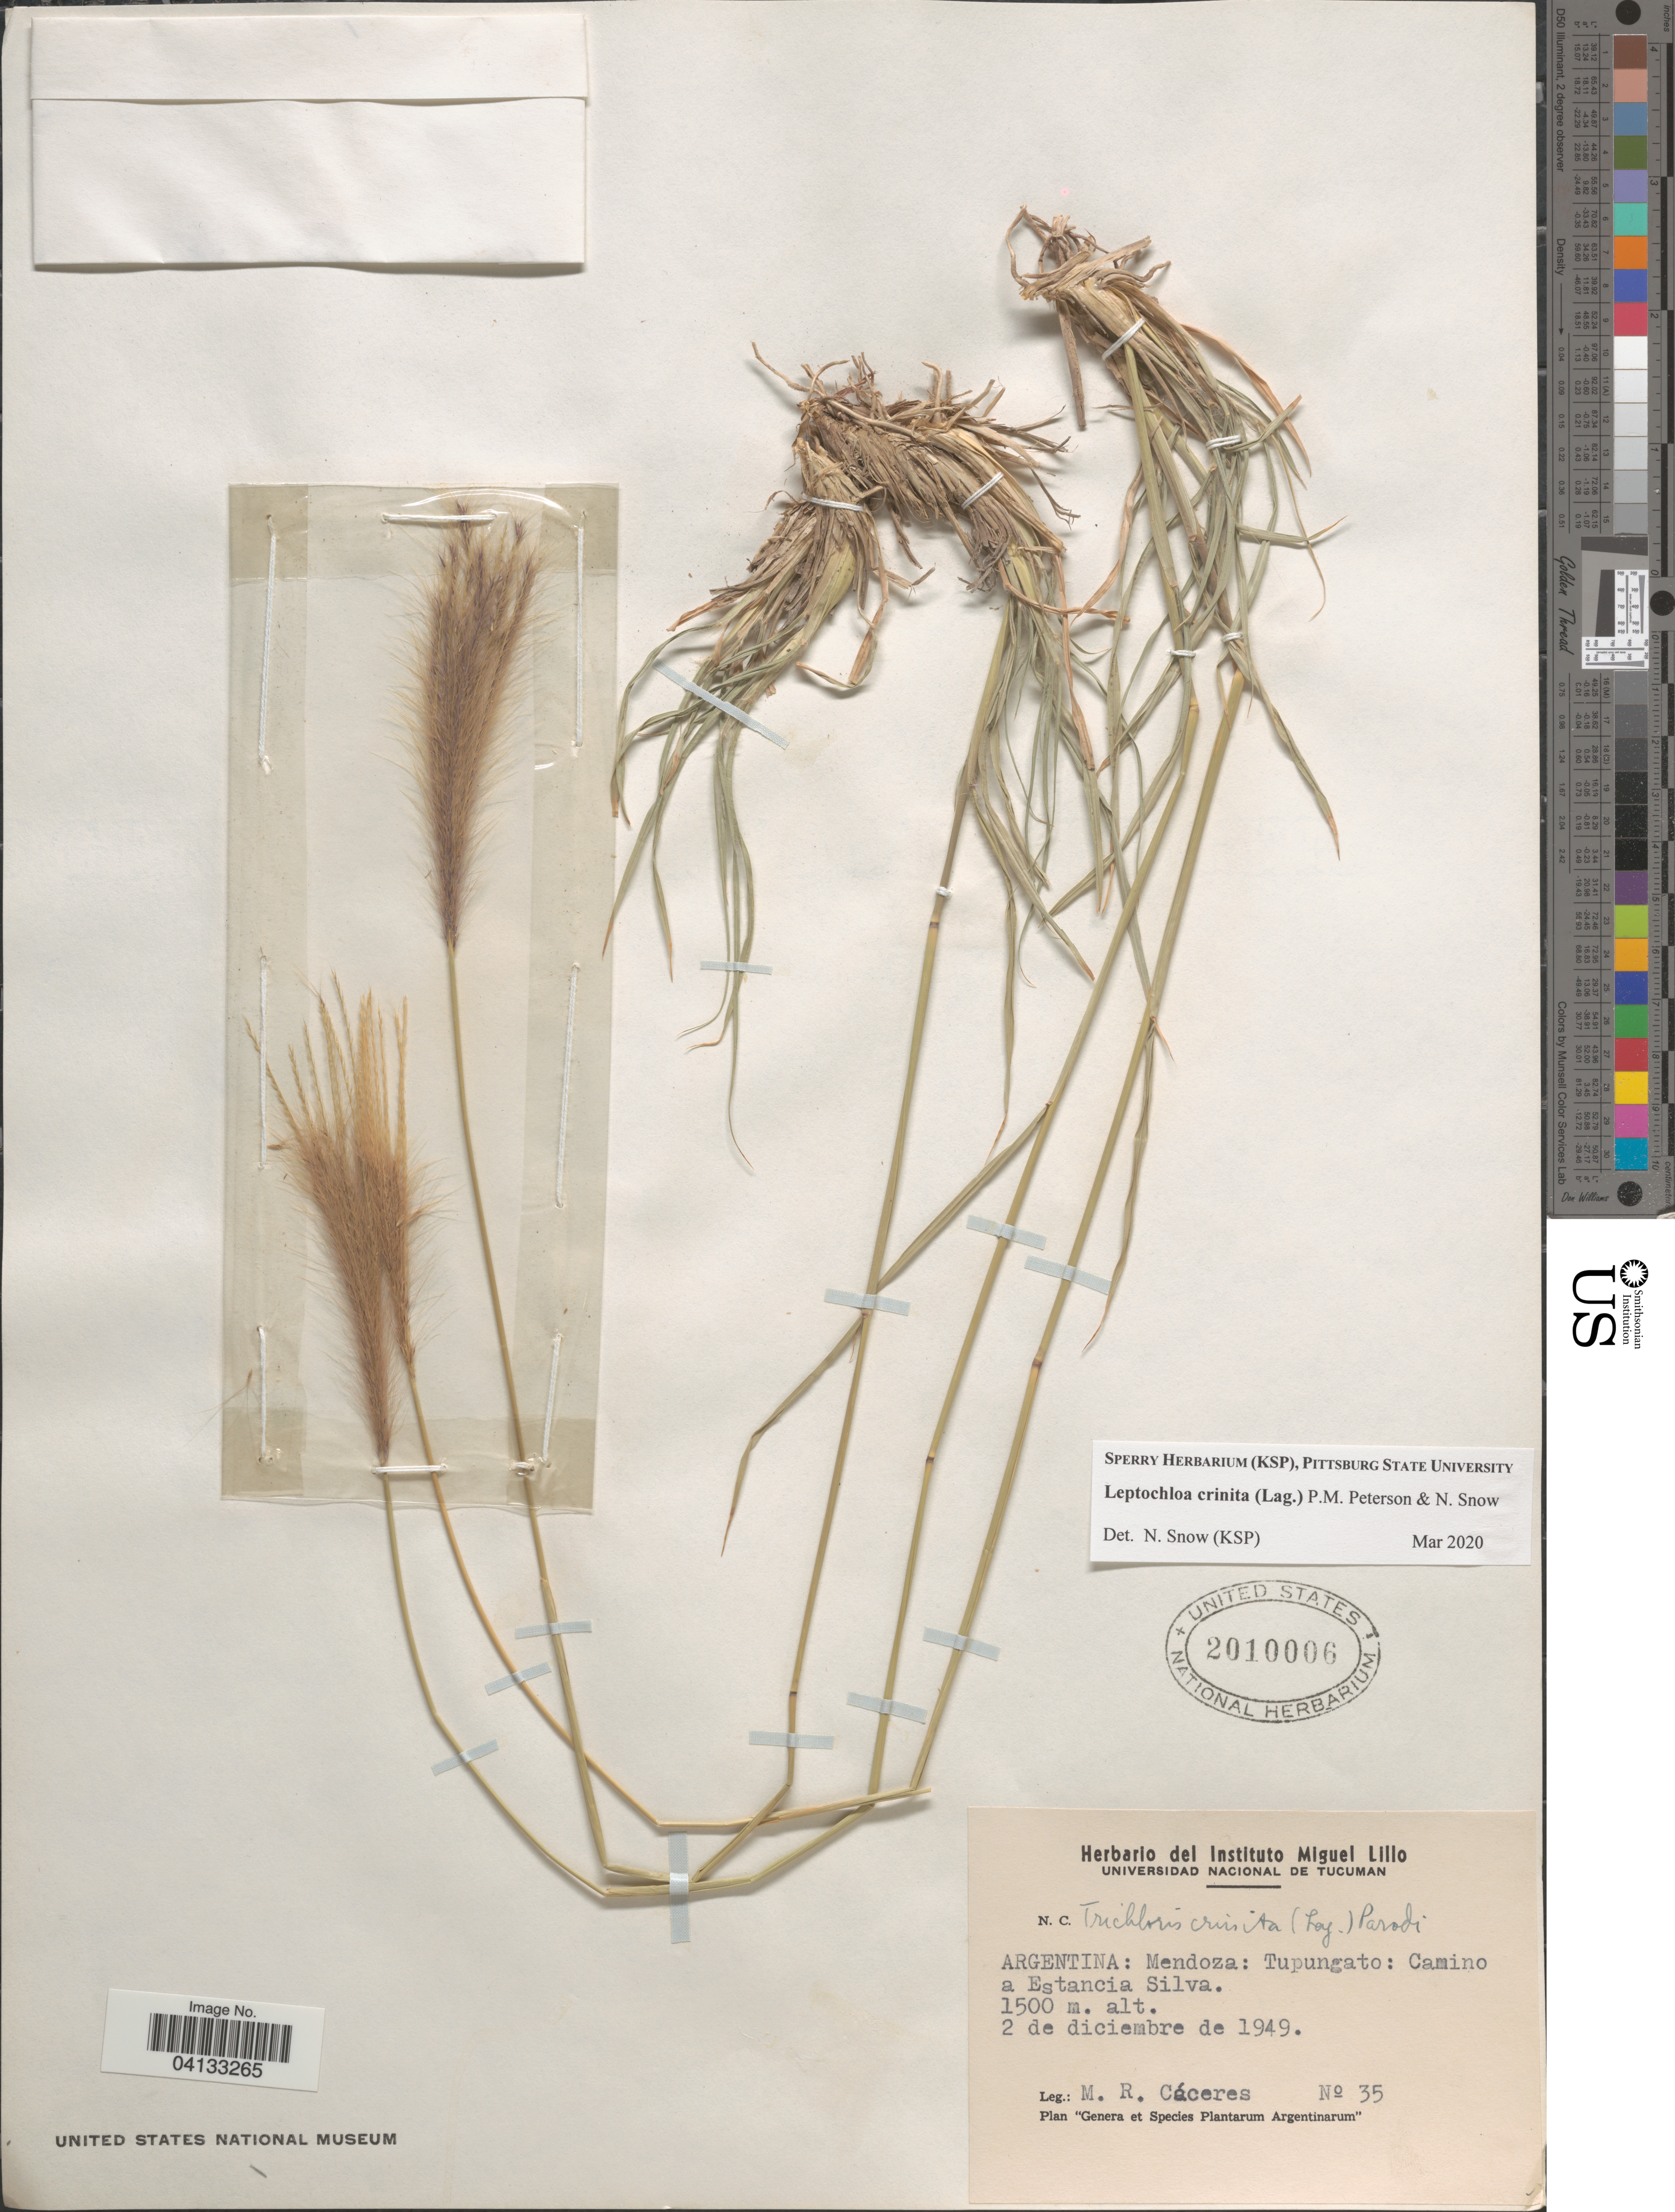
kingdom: Plantae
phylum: Tracheophyta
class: Liliopsida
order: Poales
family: Poaceae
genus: Leptochloa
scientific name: Leptochloa crinita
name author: (Lag.) P.M. Peterson & N. Snow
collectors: M. R. Caceres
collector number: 35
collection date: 1949-12-02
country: Argentina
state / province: Mendoza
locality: Tupungato: Camino a Estancia Silva.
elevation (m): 1500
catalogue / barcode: US 2010006